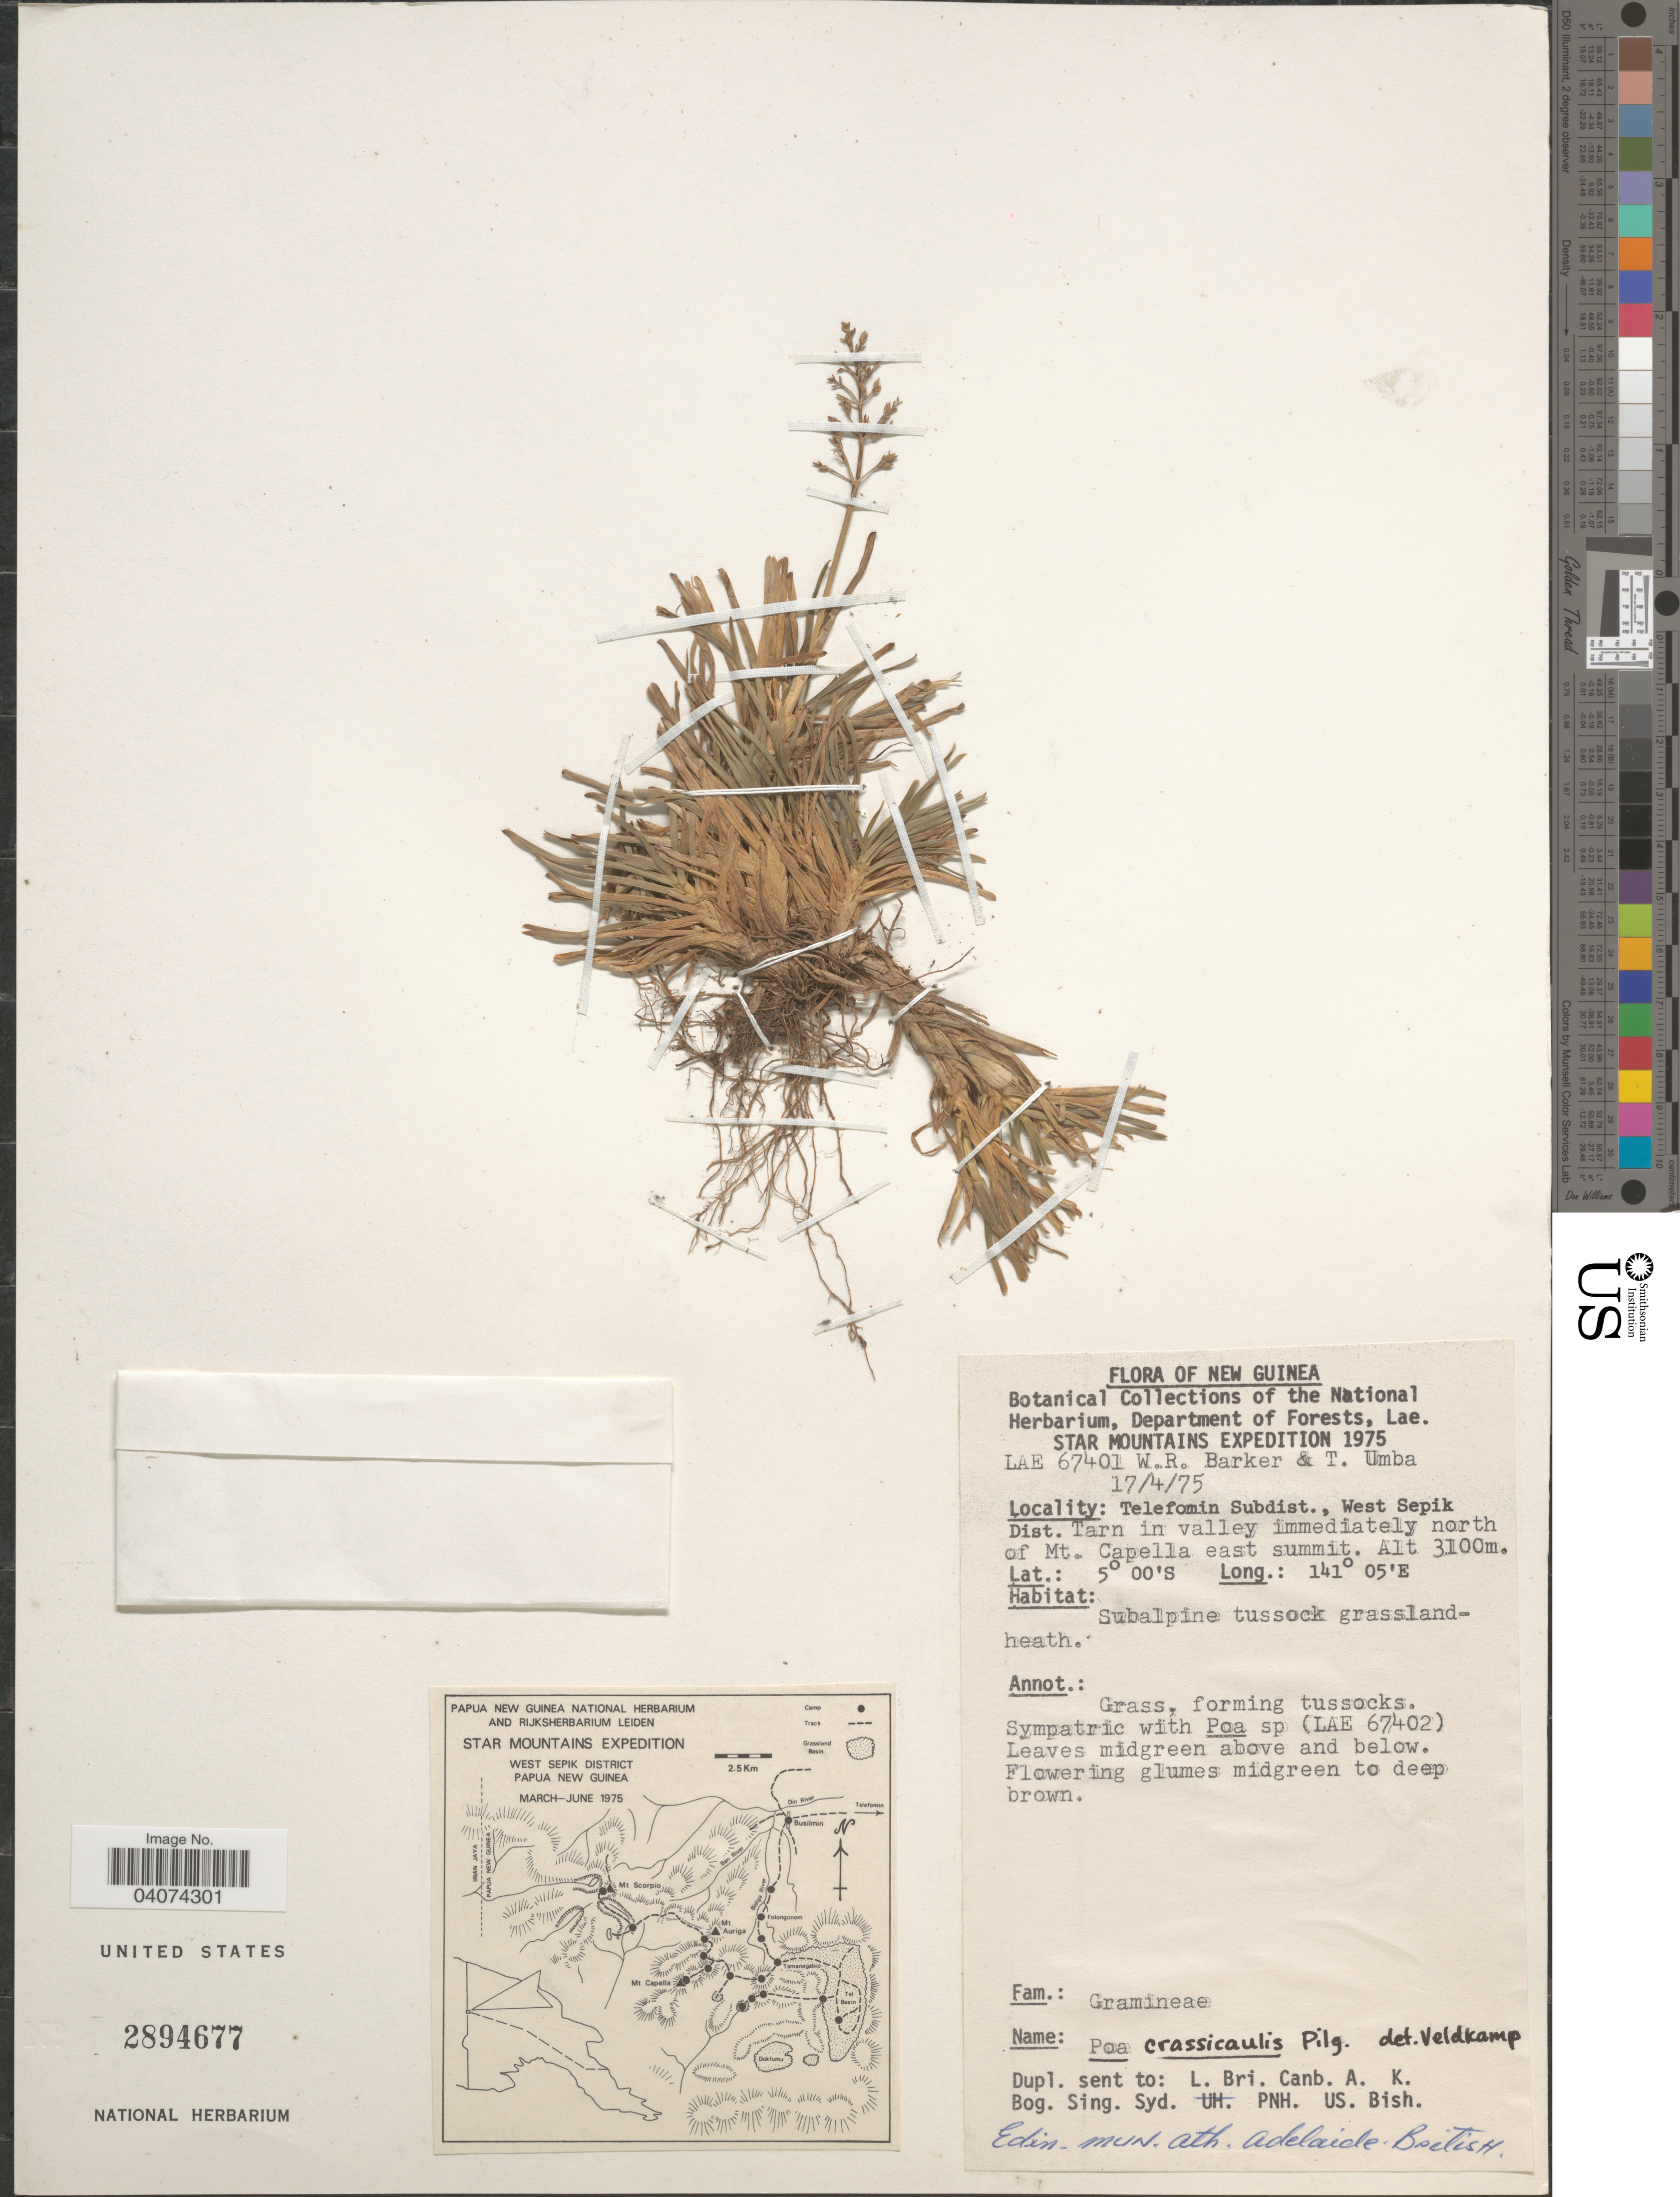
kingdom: Plantae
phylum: Tracheophyta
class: Liliopsida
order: Poales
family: Poaceae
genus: Poa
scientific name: Poa crassicaulis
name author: Pilg.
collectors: W. R. Barker & T. Umba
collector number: LAE67401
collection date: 1975-04-17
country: Papua New Guinea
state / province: Sandaun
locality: Star Mountains Expedition 1975. Telefomin Subdist., West Sepik Dist. Tarn in valley immediately north of Mt. Capella east summit.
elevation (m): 3100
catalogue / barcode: US 2894677